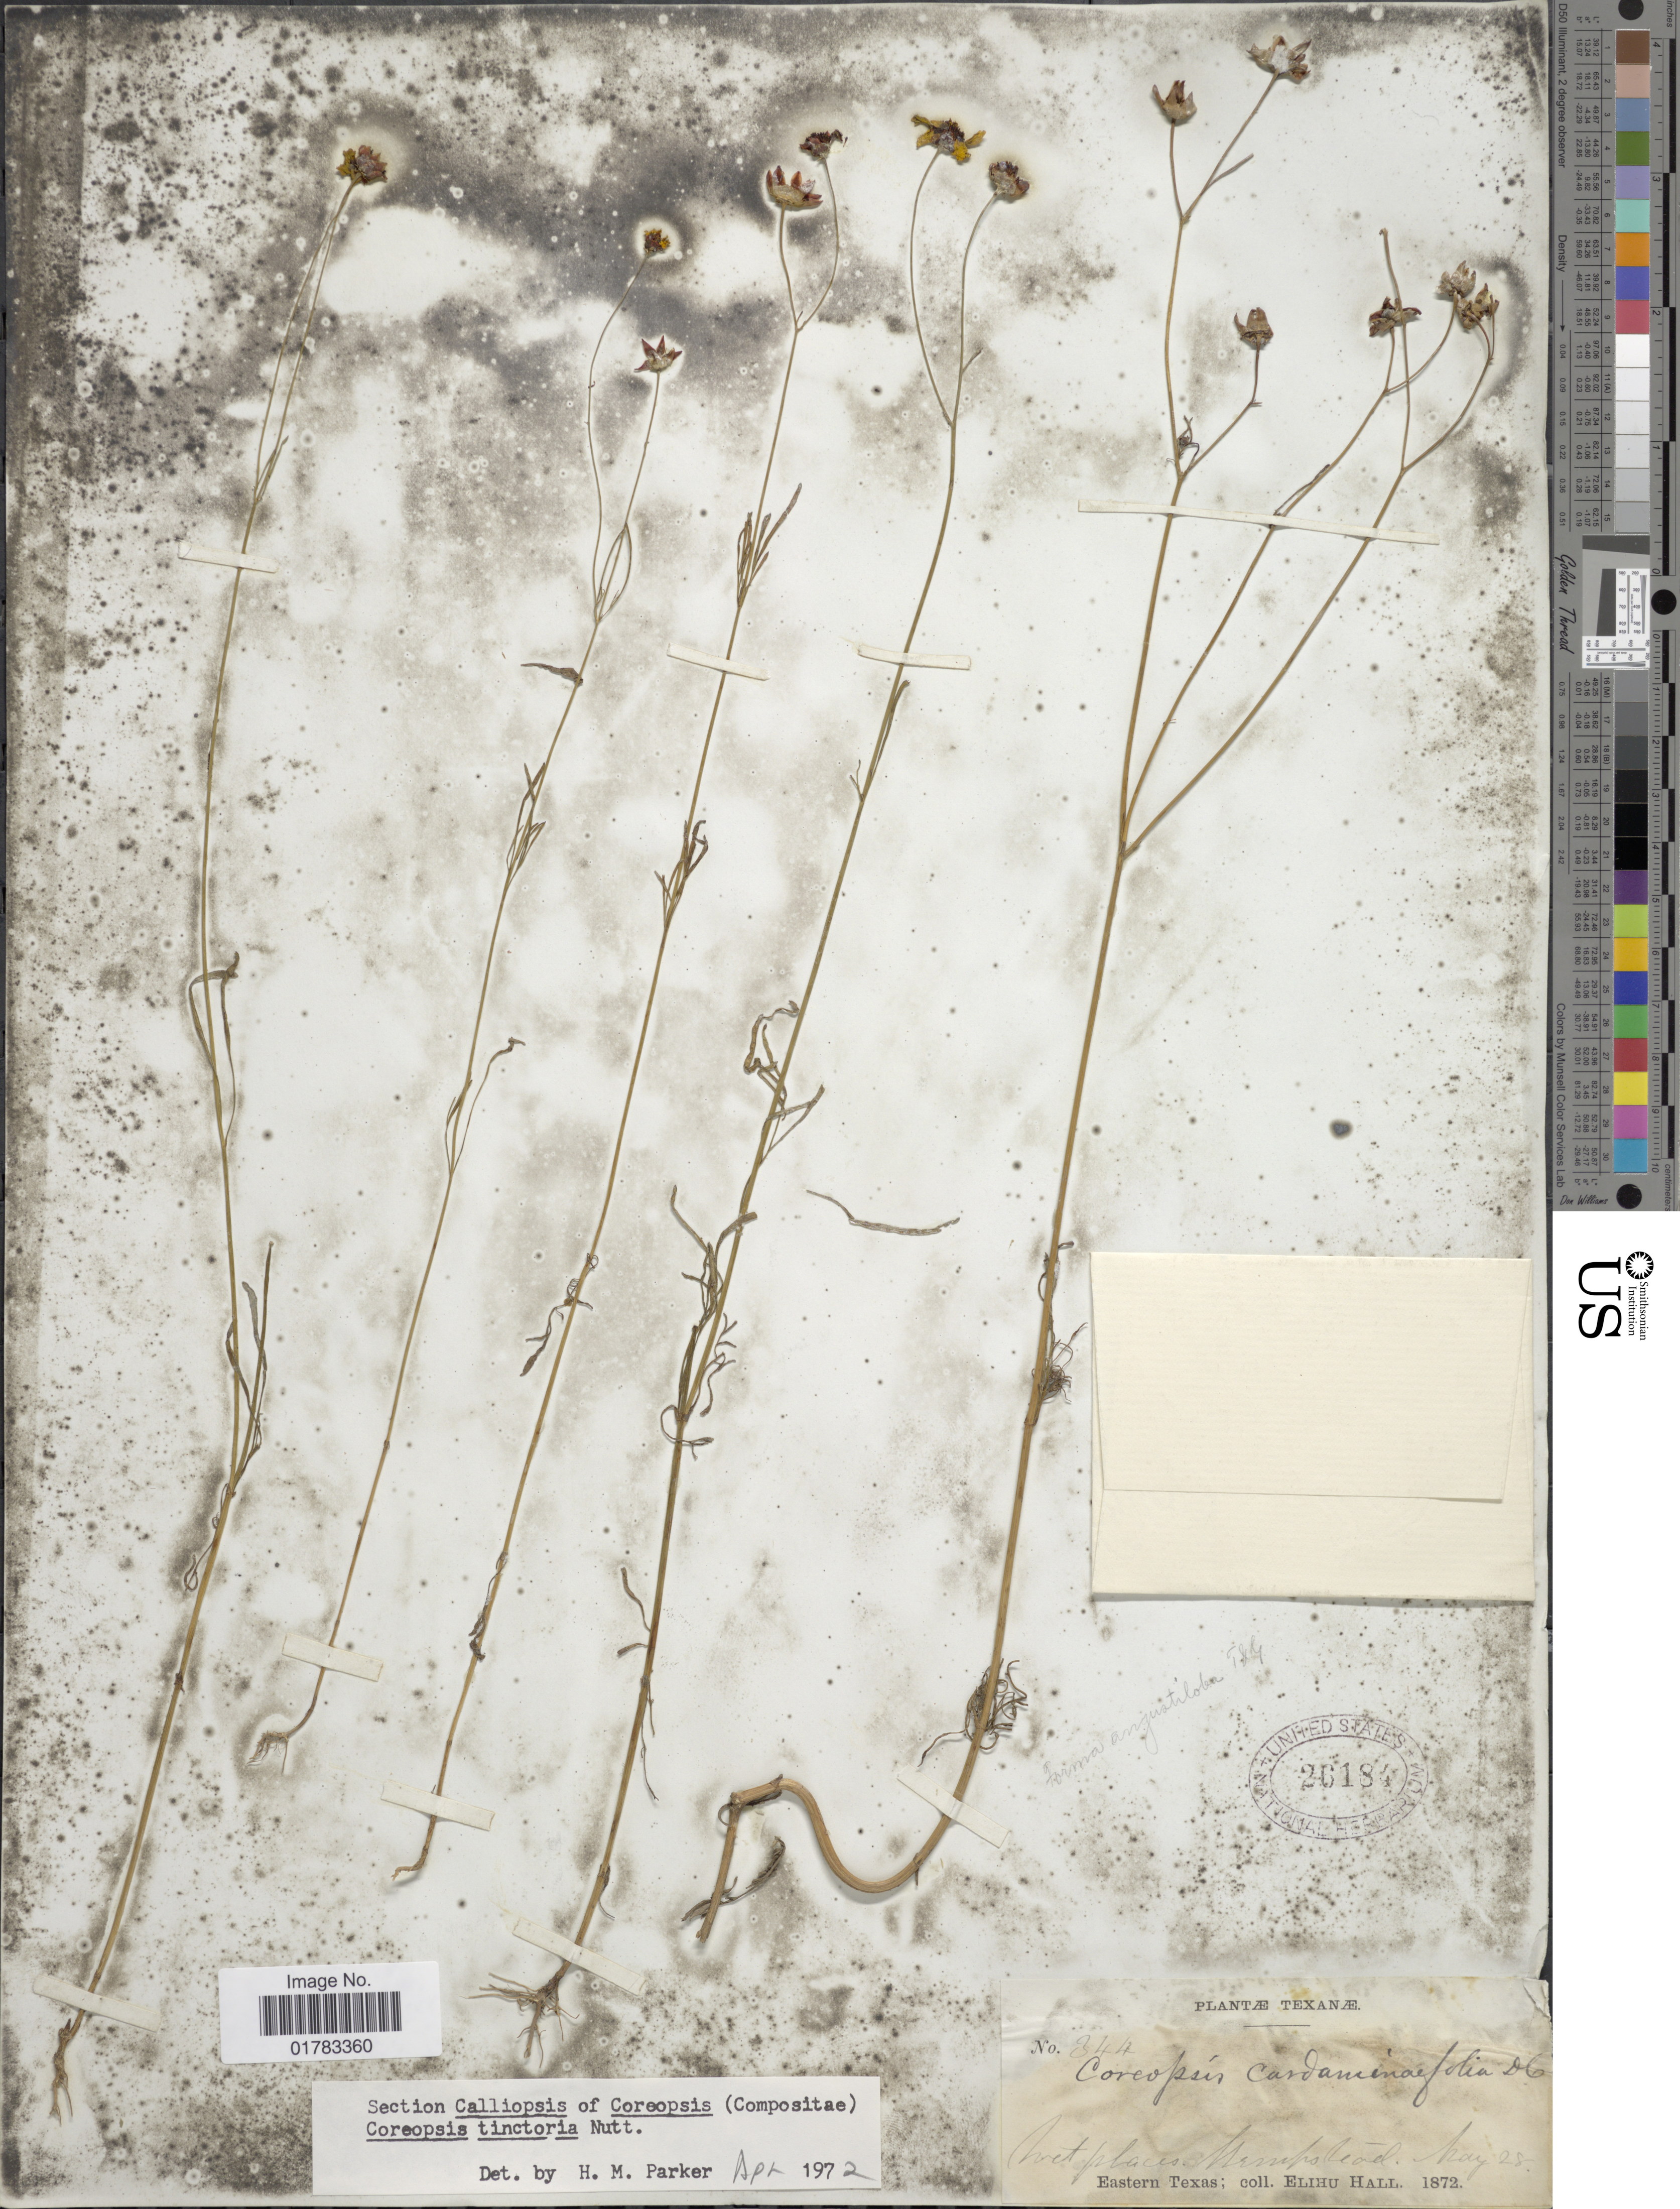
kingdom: Plantae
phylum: Tracheophyta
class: Magnoliopsida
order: Asterales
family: Asteraceae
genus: Coreopsis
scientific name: Coreopsis tinctoria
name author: Nutt.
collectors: E. Hall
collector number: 344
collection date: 1872-05-25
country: United States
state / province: Texas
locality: Eastern Texas, wet places, Hempstead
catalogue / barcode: US 26184